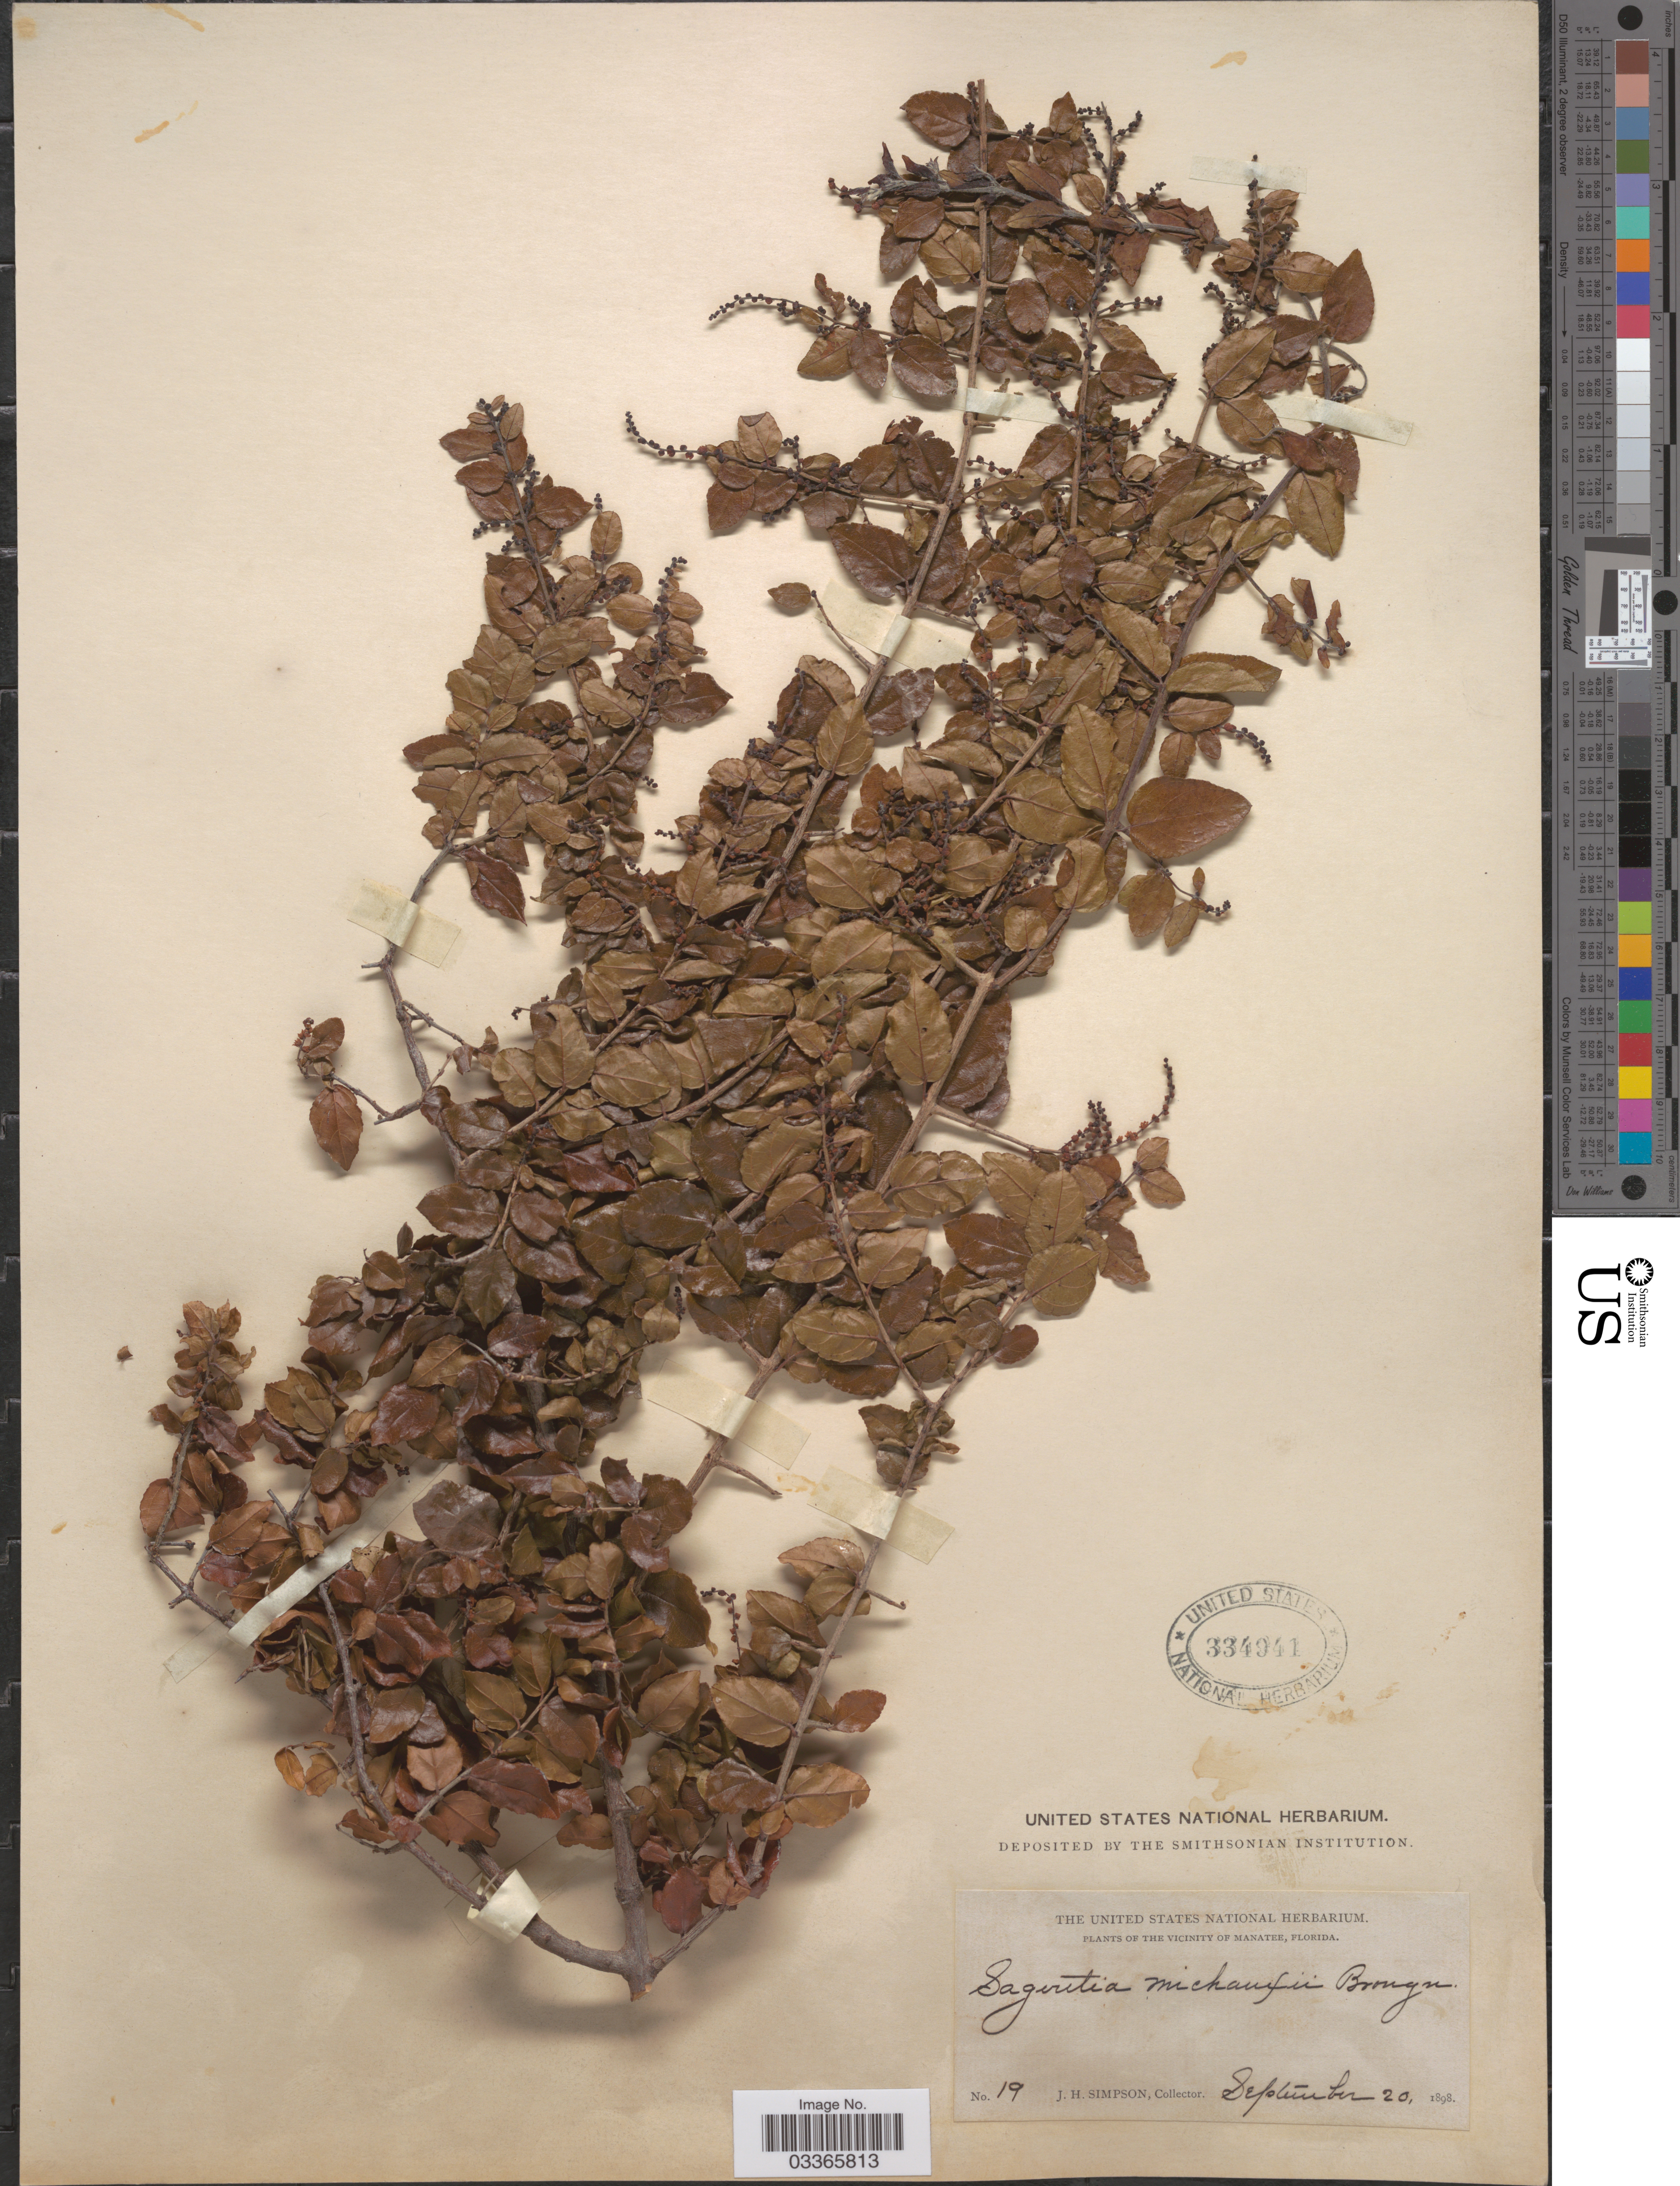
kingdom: Plantae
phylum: Tracheophyta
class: Magnoliopsida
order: Rosales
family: Rhamnaceae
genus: Sageretia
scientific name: Sageretia minutiflora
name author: (Michx.) Trel.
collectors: J. H. Simpson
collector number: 19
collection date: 1898-09-20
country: United States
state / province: Florida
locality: Vicinity of Manatee.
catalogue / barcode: US 334941